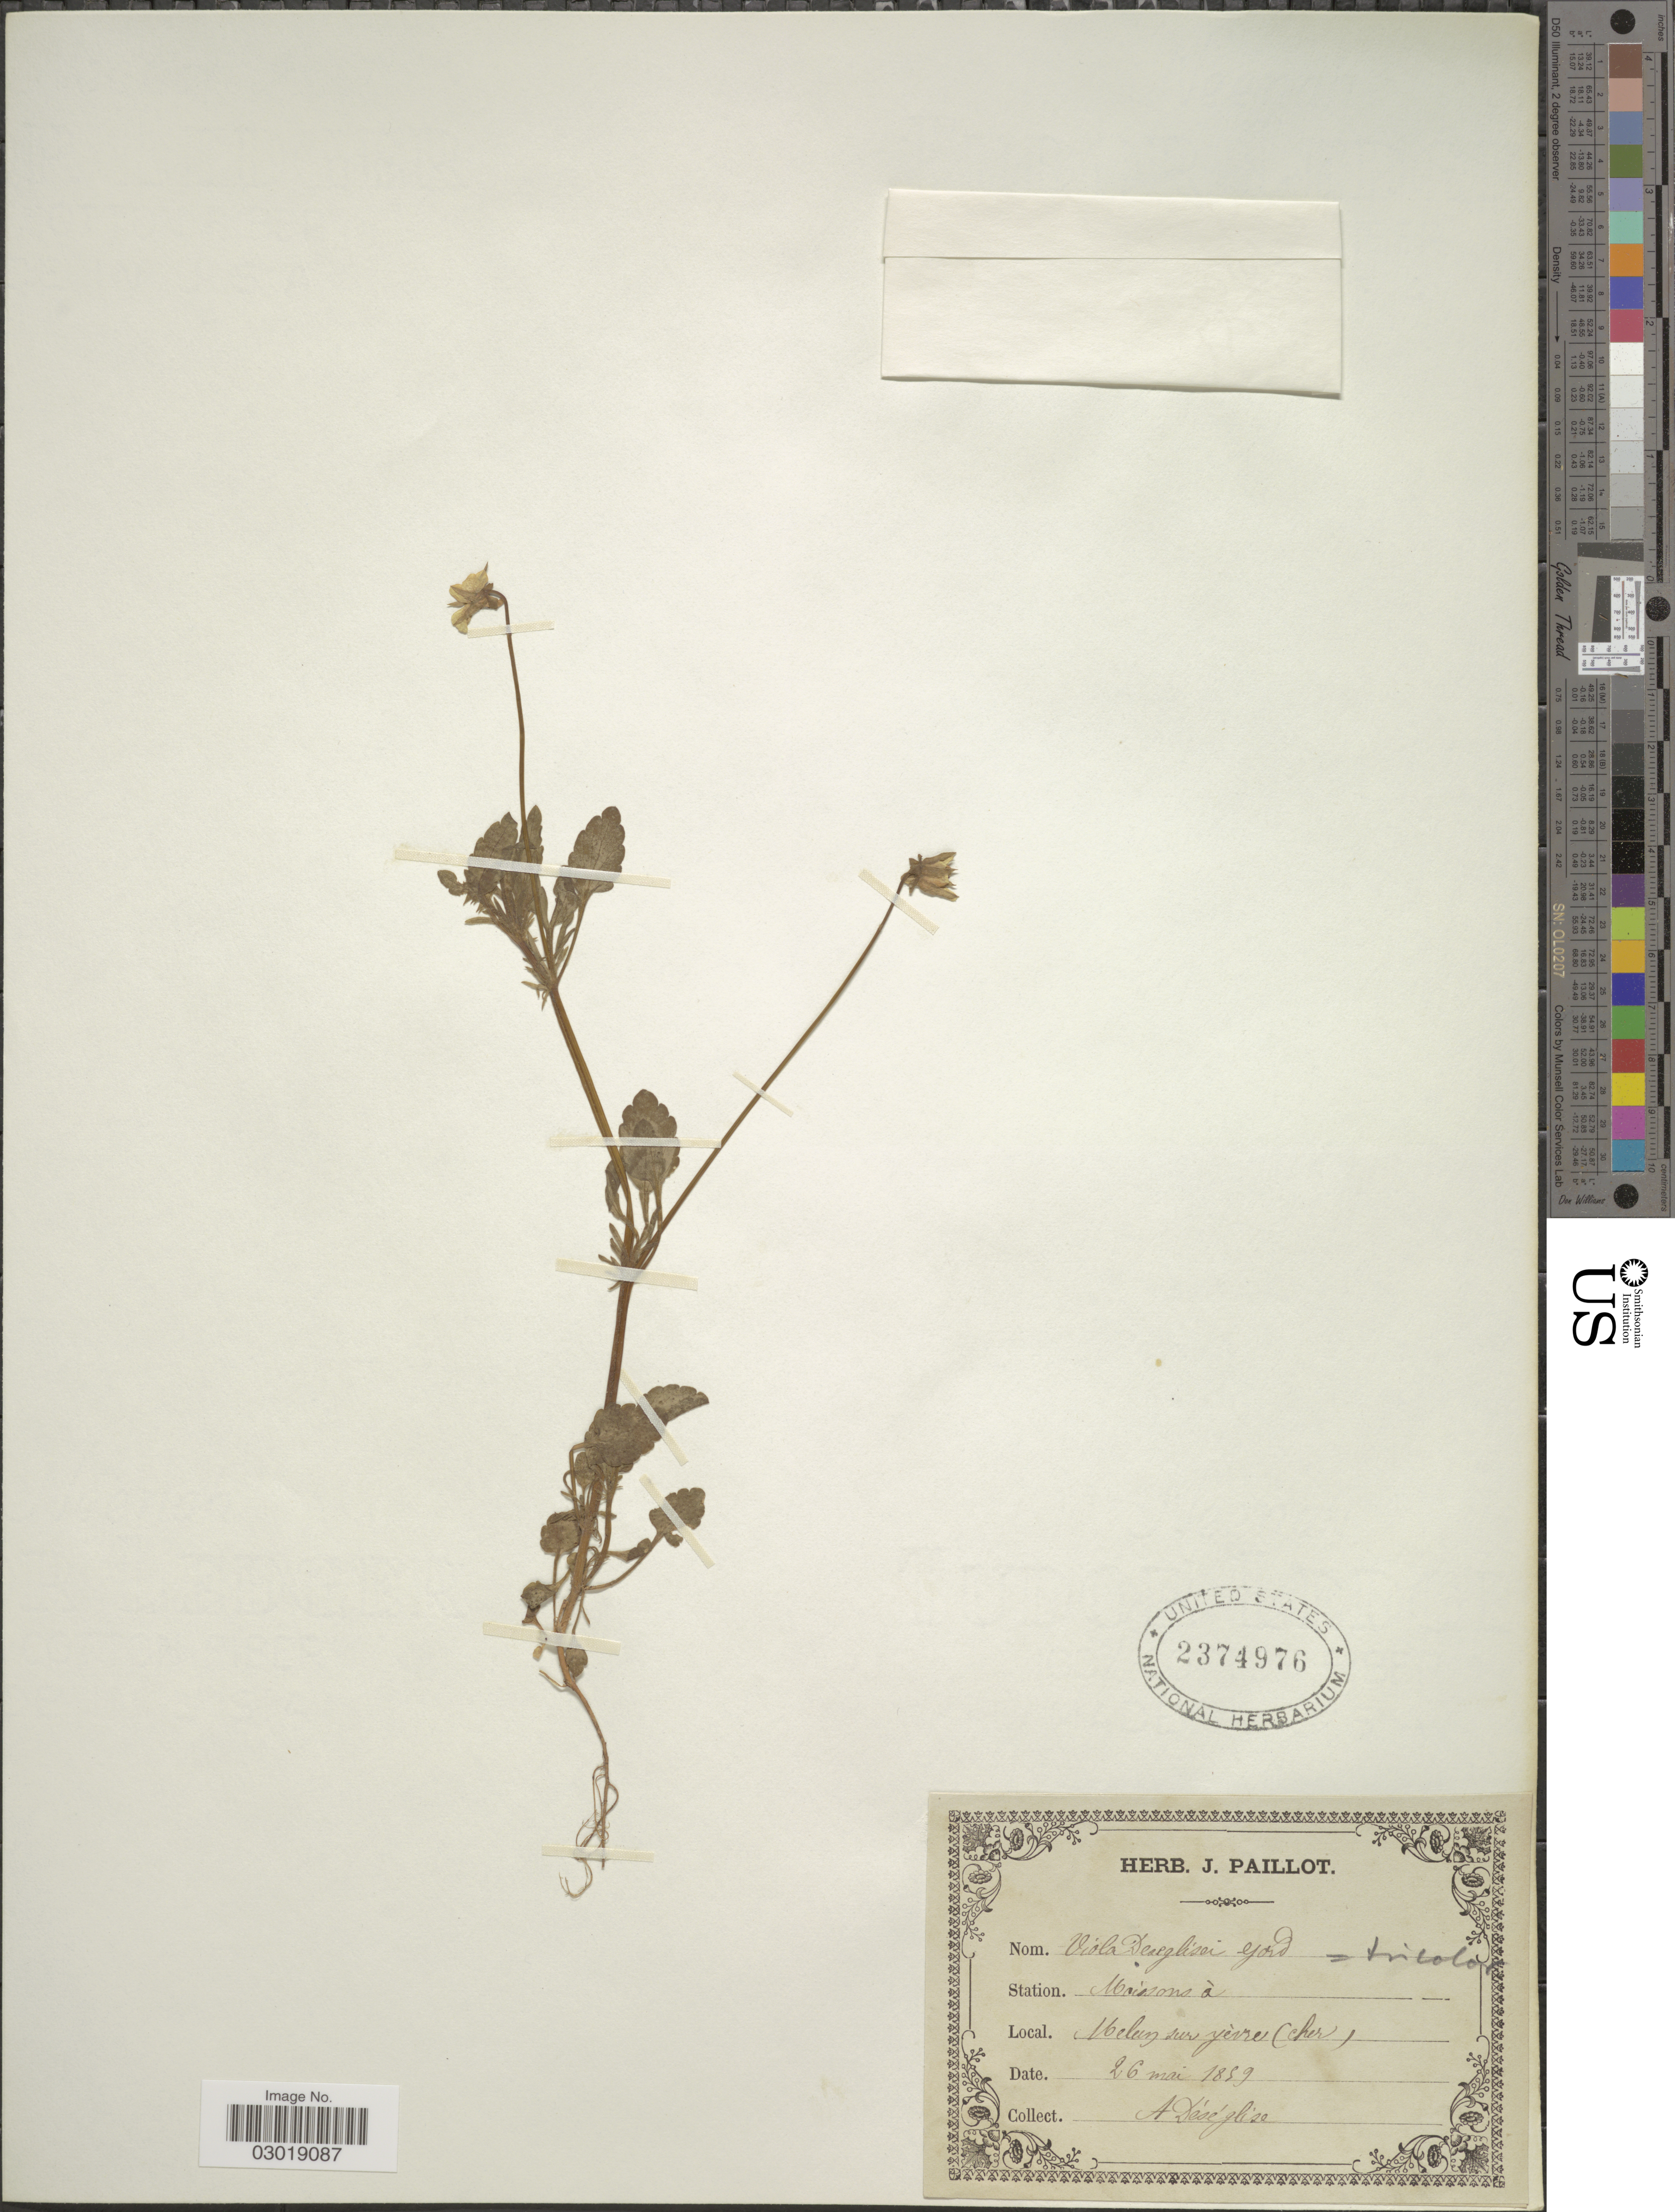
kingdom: Plantae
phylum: Tracheophyta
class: Magnoliopsida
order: Malpighiales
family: Violaceae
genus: Viola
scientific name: Viola tricolor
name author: L.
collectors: A. Deseglise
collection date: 1859-05-26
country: France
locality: Melay [interpreted] sur yèrre (cher).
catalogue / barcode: US 2374976